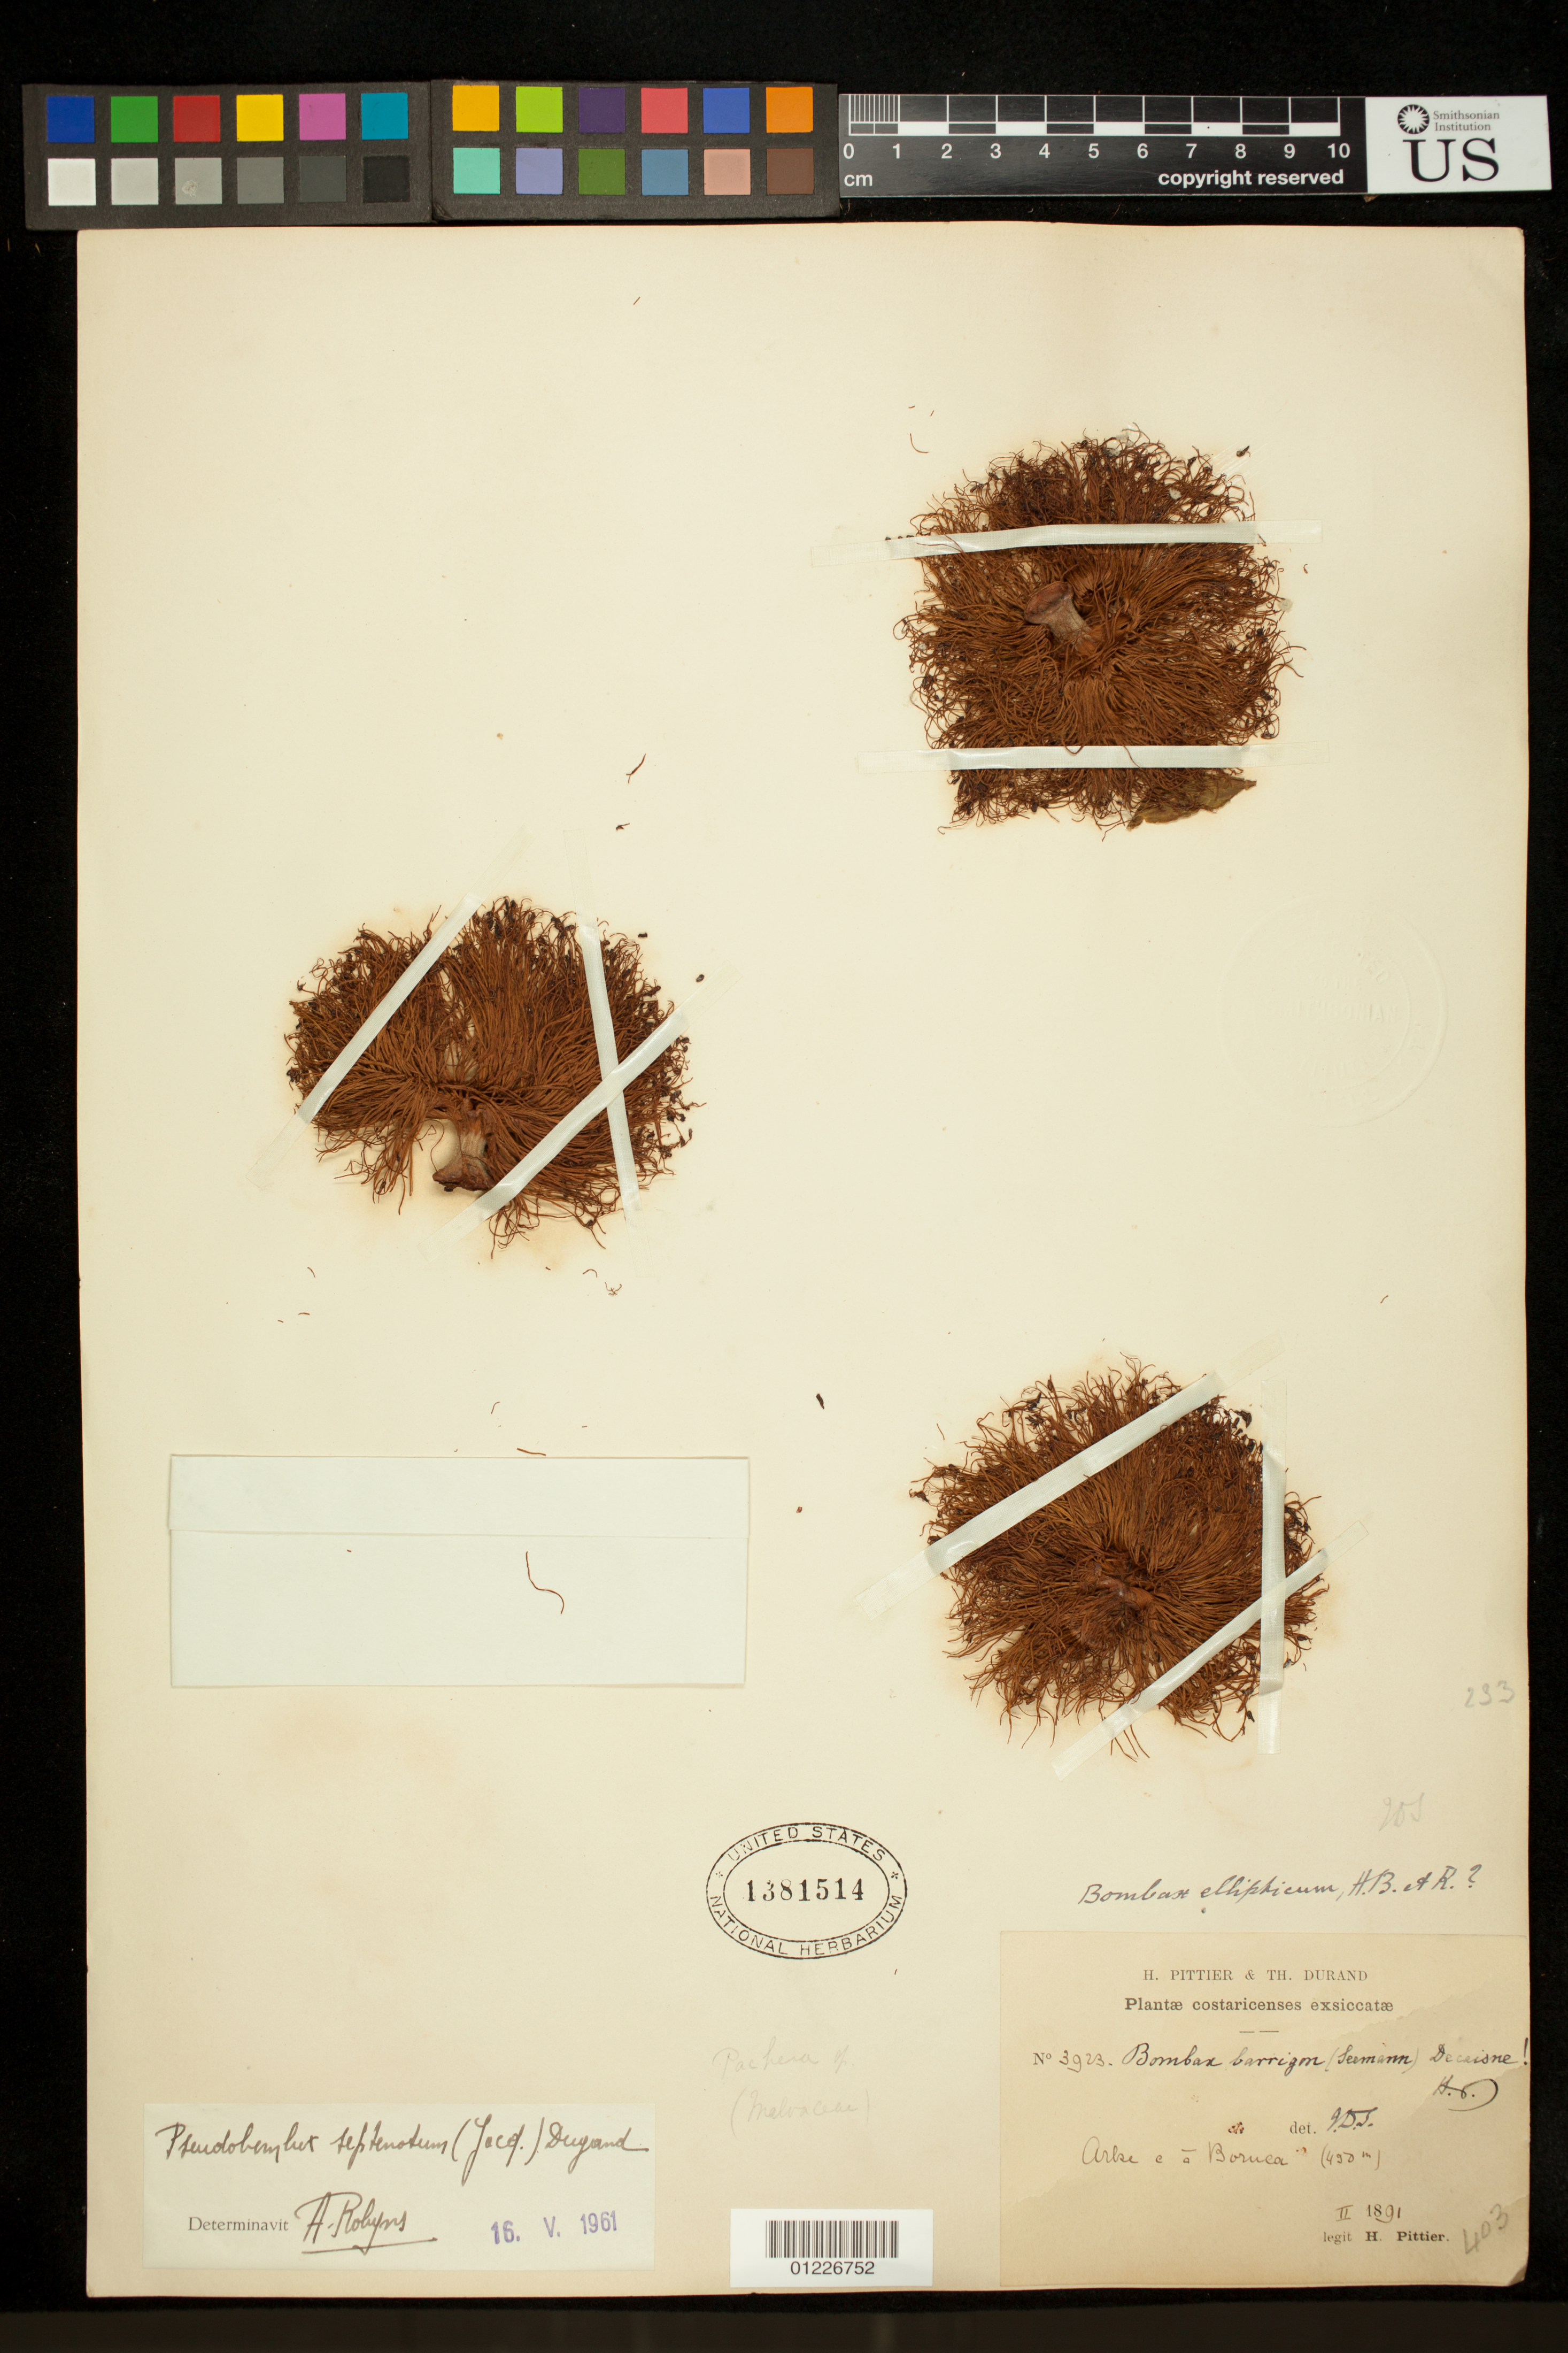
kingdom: Plantae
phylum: Tracheophyta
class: Magnoliopsida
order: Malvales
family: Malvaceae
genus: Pseudobombax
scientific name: Pseudobombax septenatum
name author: (Jacq.) Dugand G.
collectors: H. F. Pittier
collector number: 3923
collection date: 1891-02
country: Panama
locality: Arke c a Boruca, Canal Zone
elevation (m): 450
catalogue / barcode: US 1381514